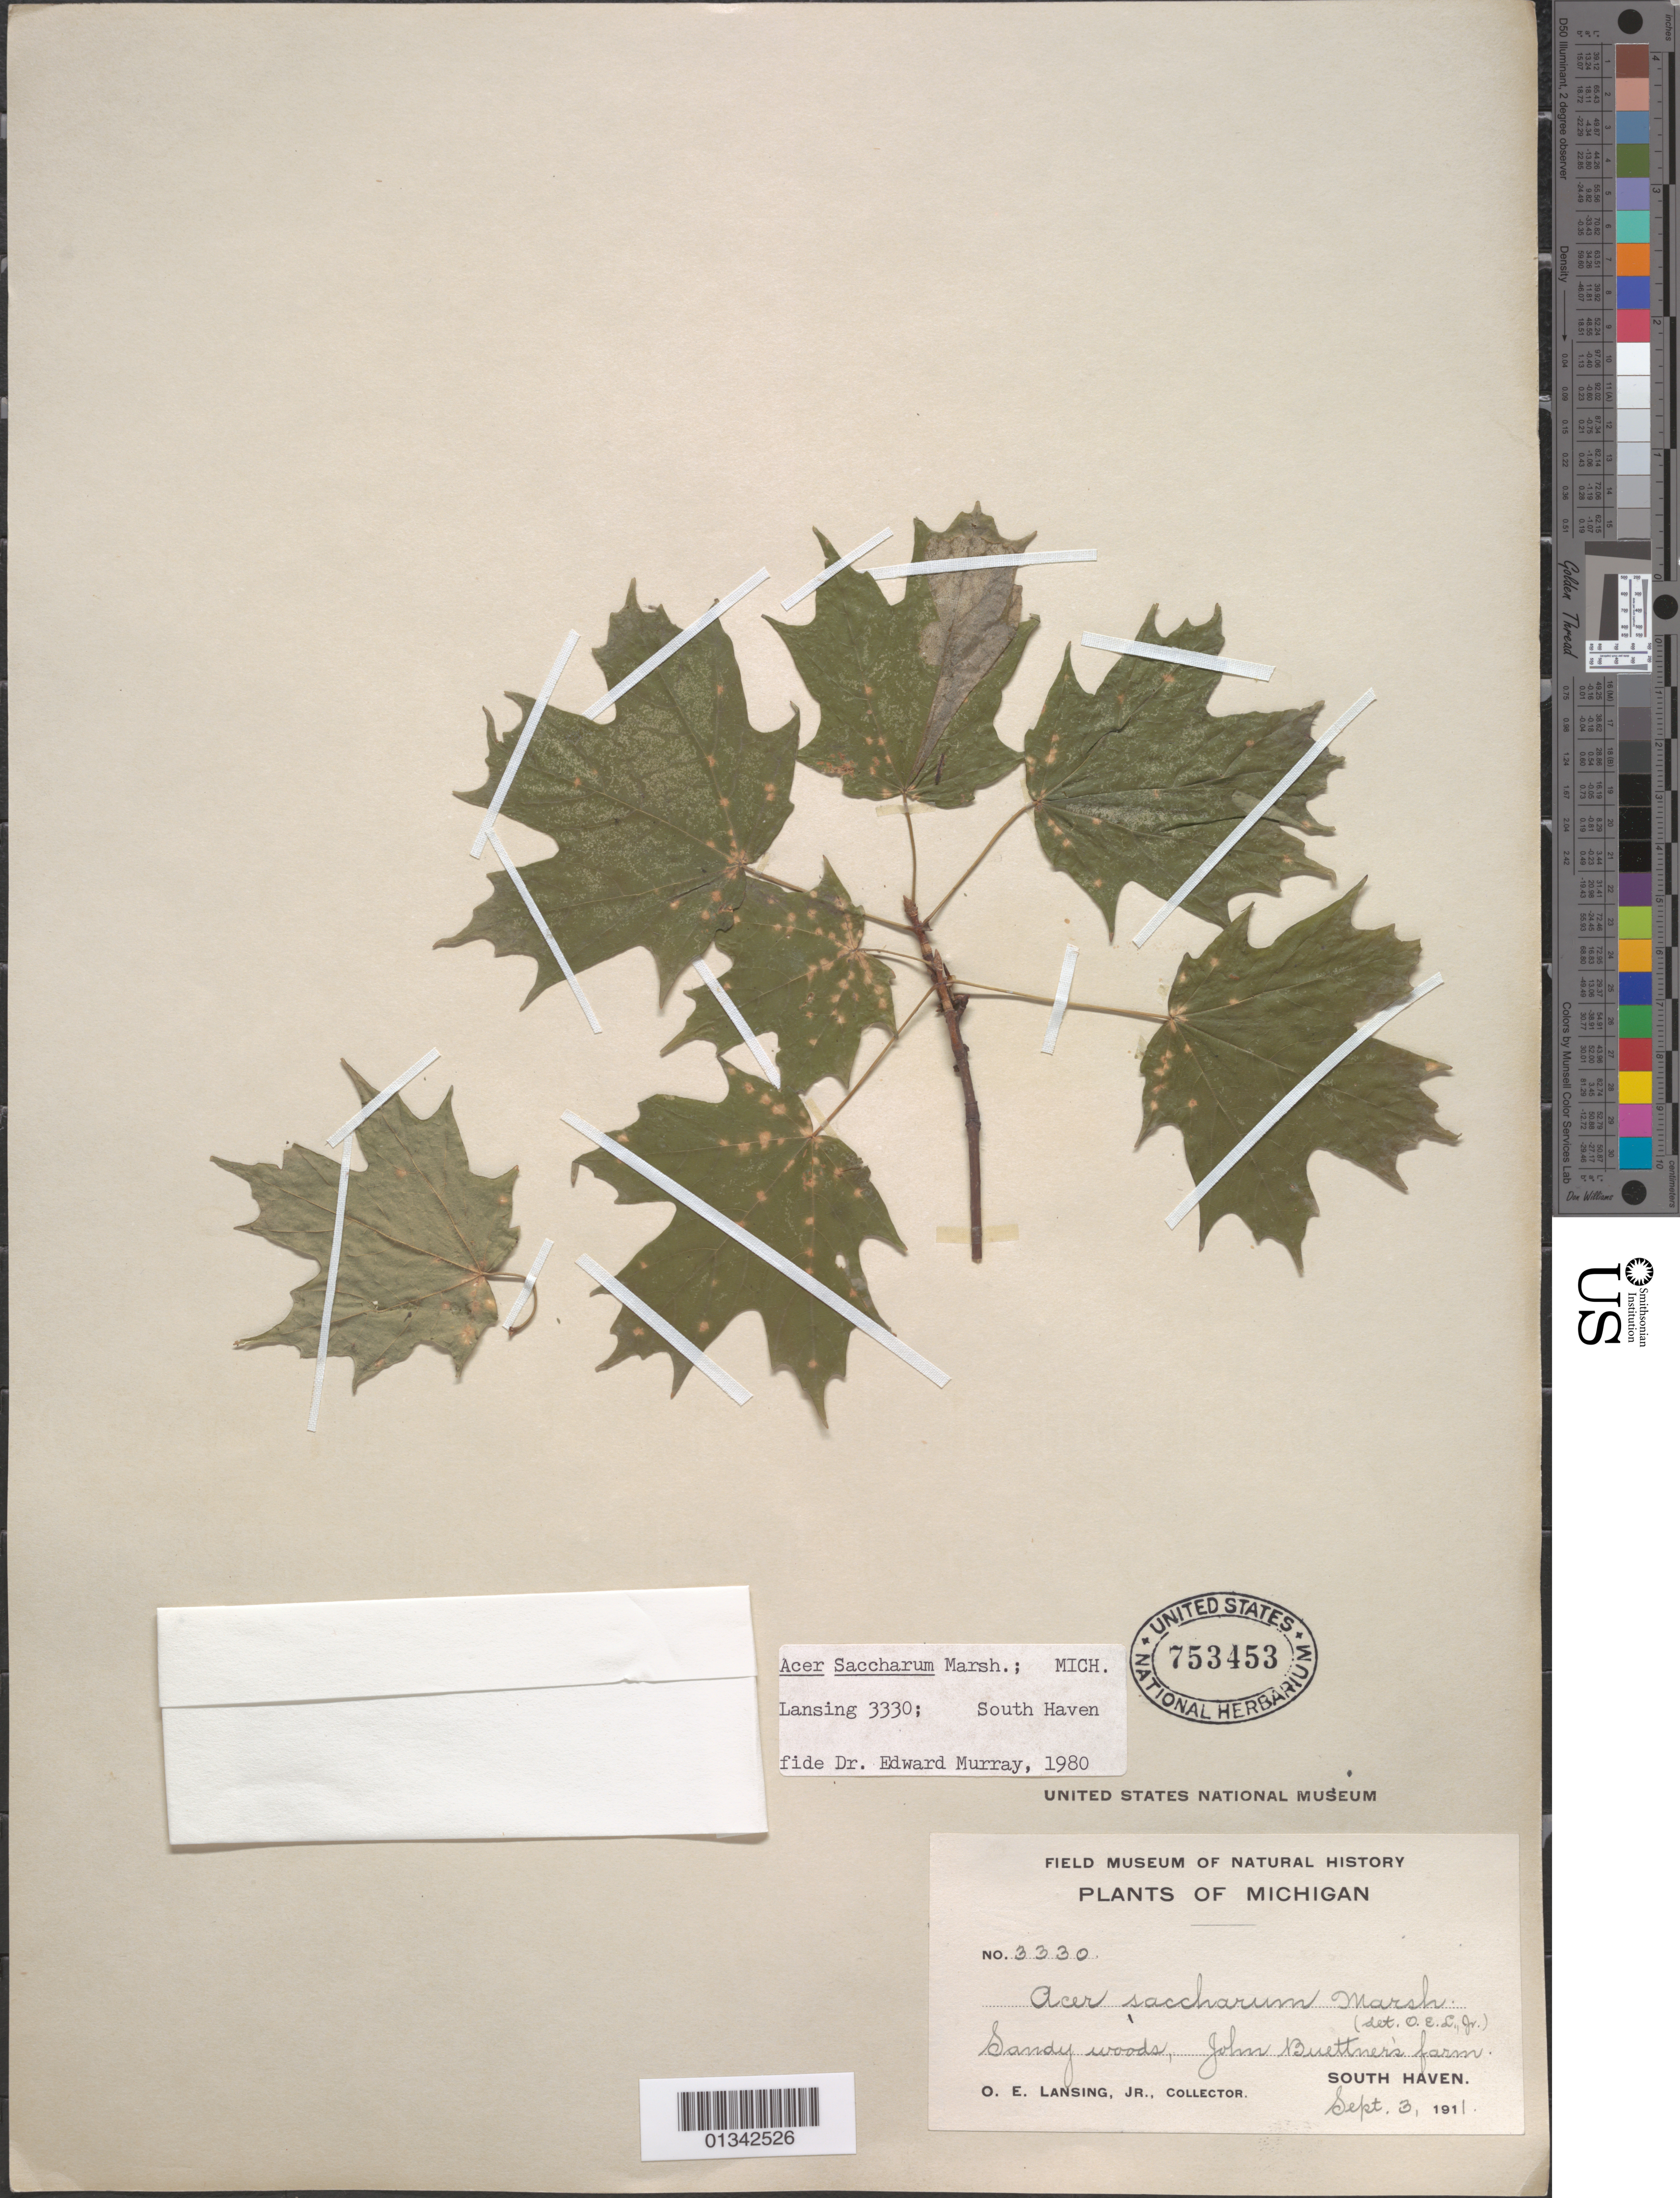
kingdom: Plantae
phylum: Tracheophyta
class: Magnoliopsida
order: Sapindales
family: Sapindaceae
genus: Acer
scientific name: Acer saccharum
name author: Marshall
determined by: Murray, Edward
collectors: O. E. Lansing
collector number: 3330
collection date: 1911-09-03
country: United States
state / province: Michigan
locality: South Haven, John Buettner's farm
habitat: Sandy woods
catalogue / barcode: US 753453